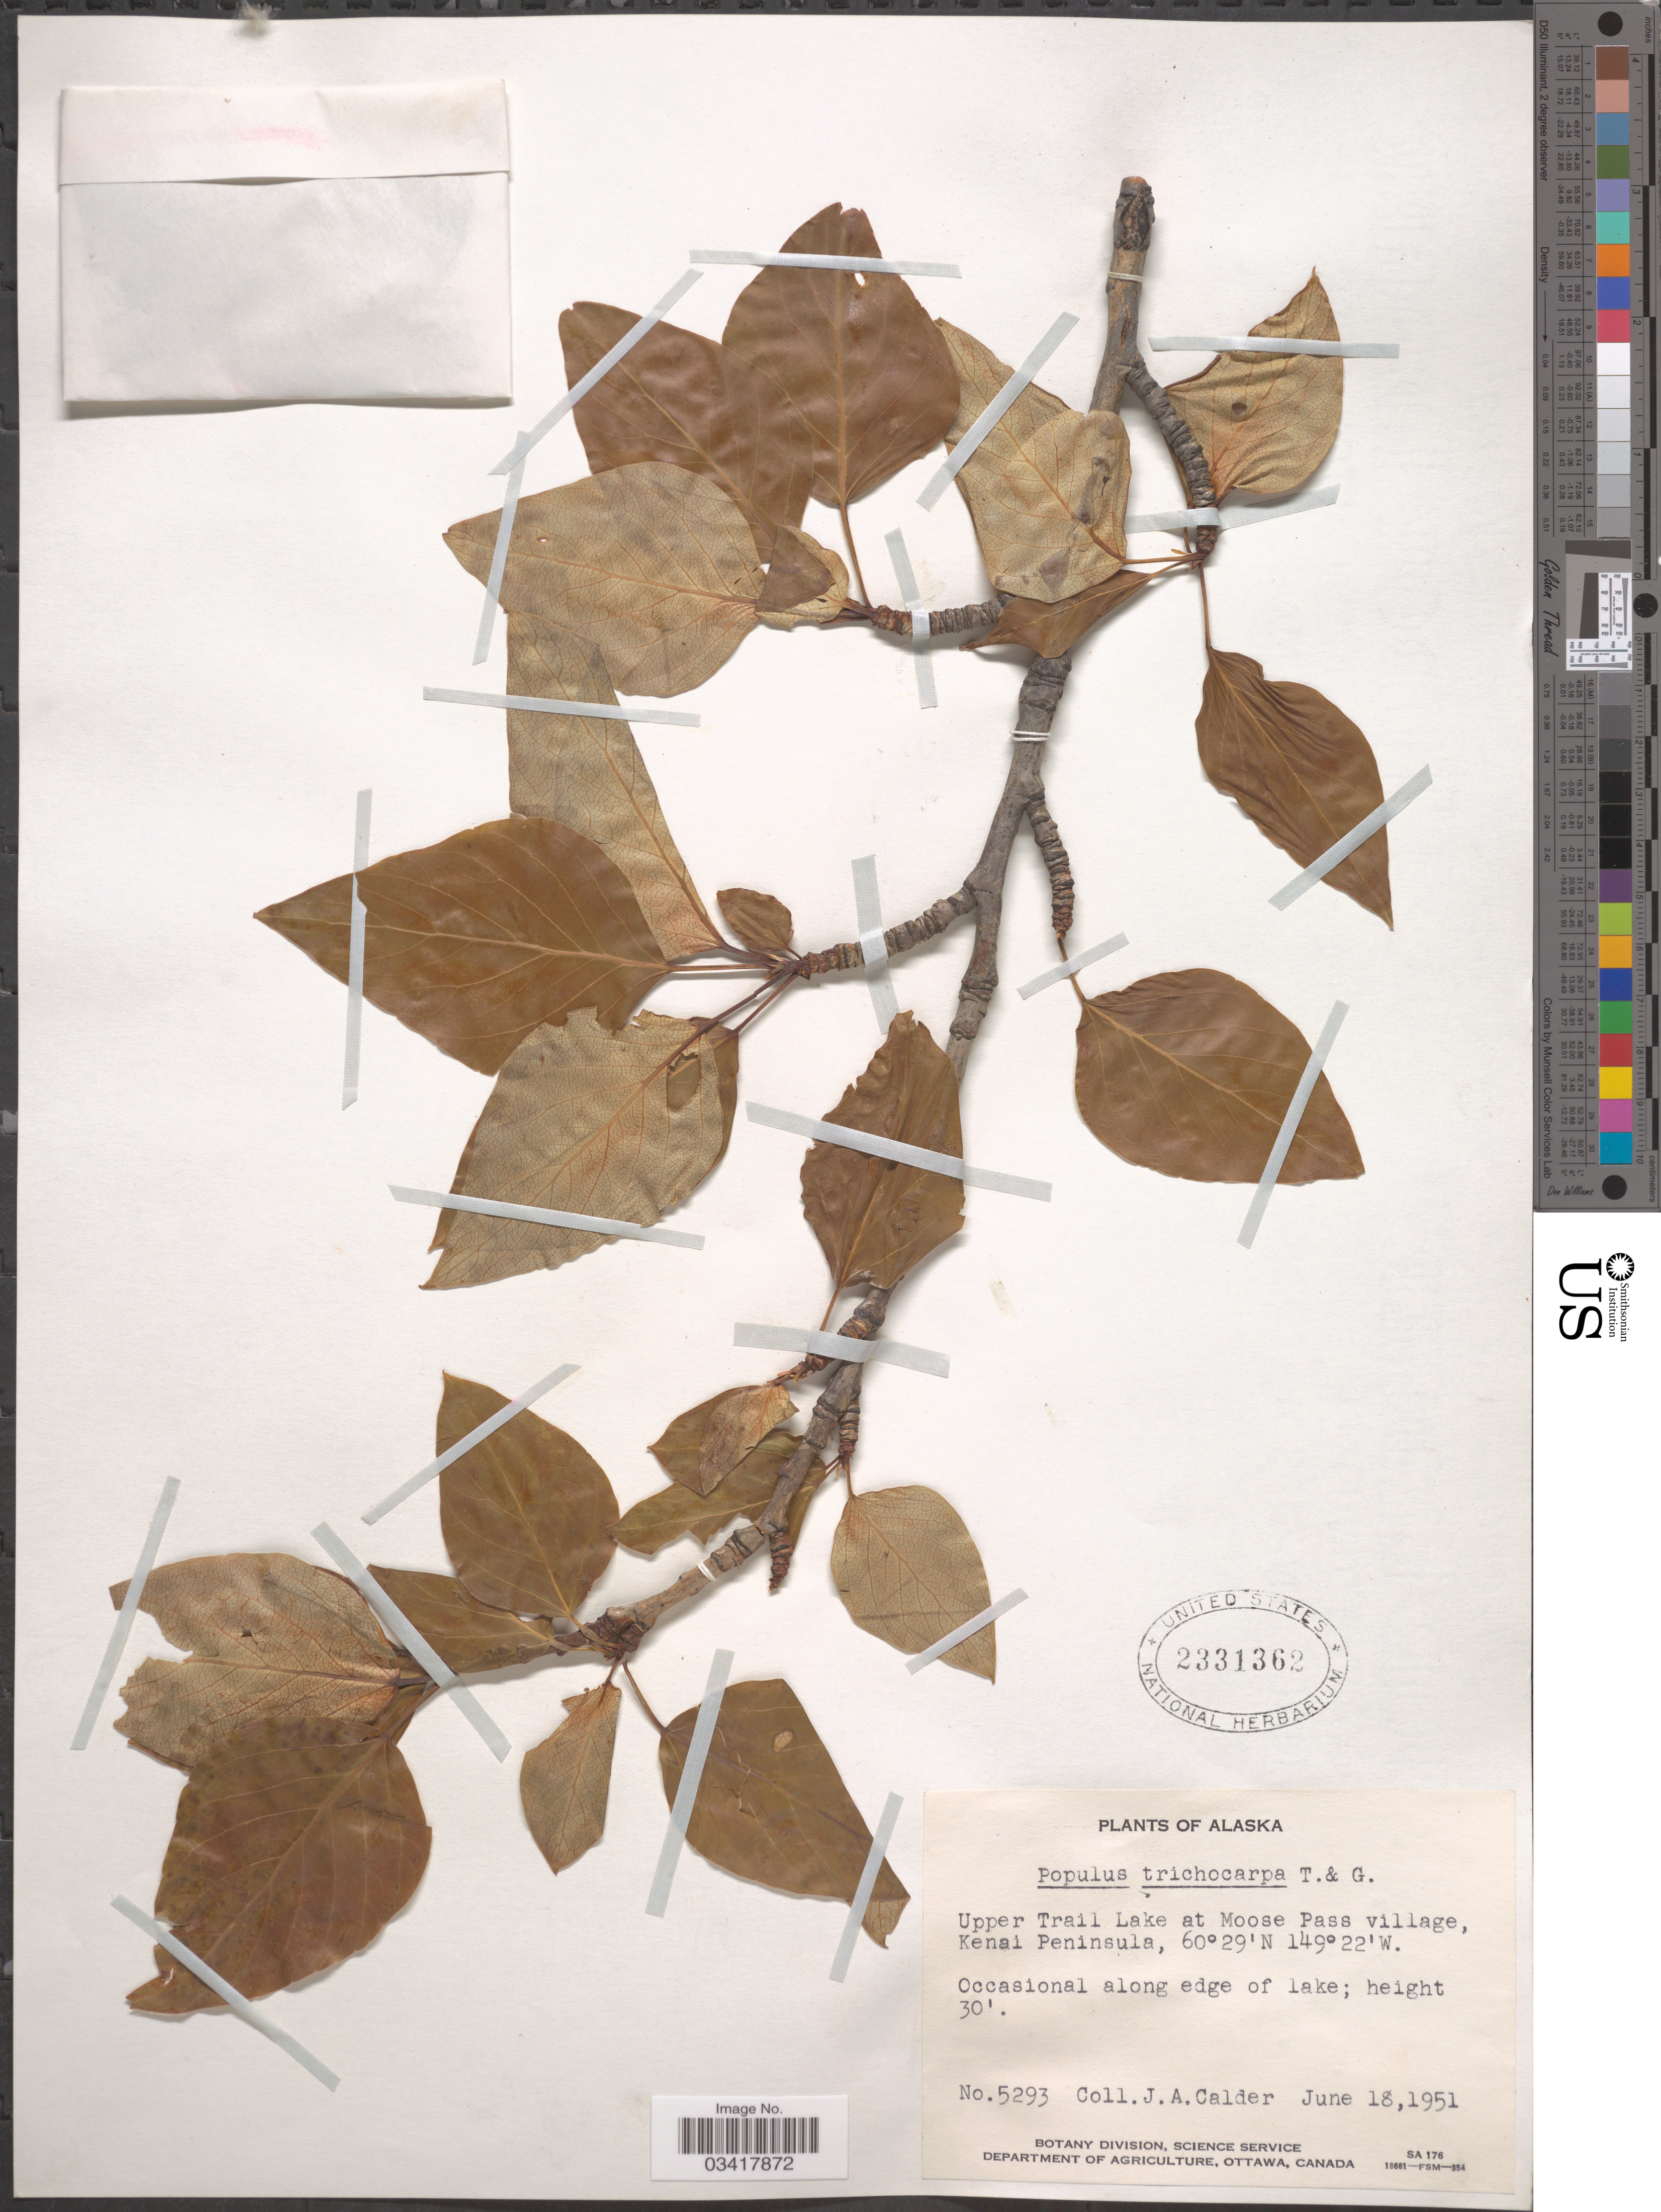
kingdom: Plantae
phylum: Tracheophyta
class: Magnoliopsida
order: Malpighiales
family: Salicaceae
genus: Populus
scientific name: Populus trichocarpa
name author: Torr. & A. Gray ex W. Hook.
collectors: J. A. Calder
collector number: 5293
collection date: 1951-06-18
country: United States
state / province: Alaska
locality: Upper Trail Lake at Moose Pass village, Kenai Peninsula.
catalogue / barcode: US 2331362